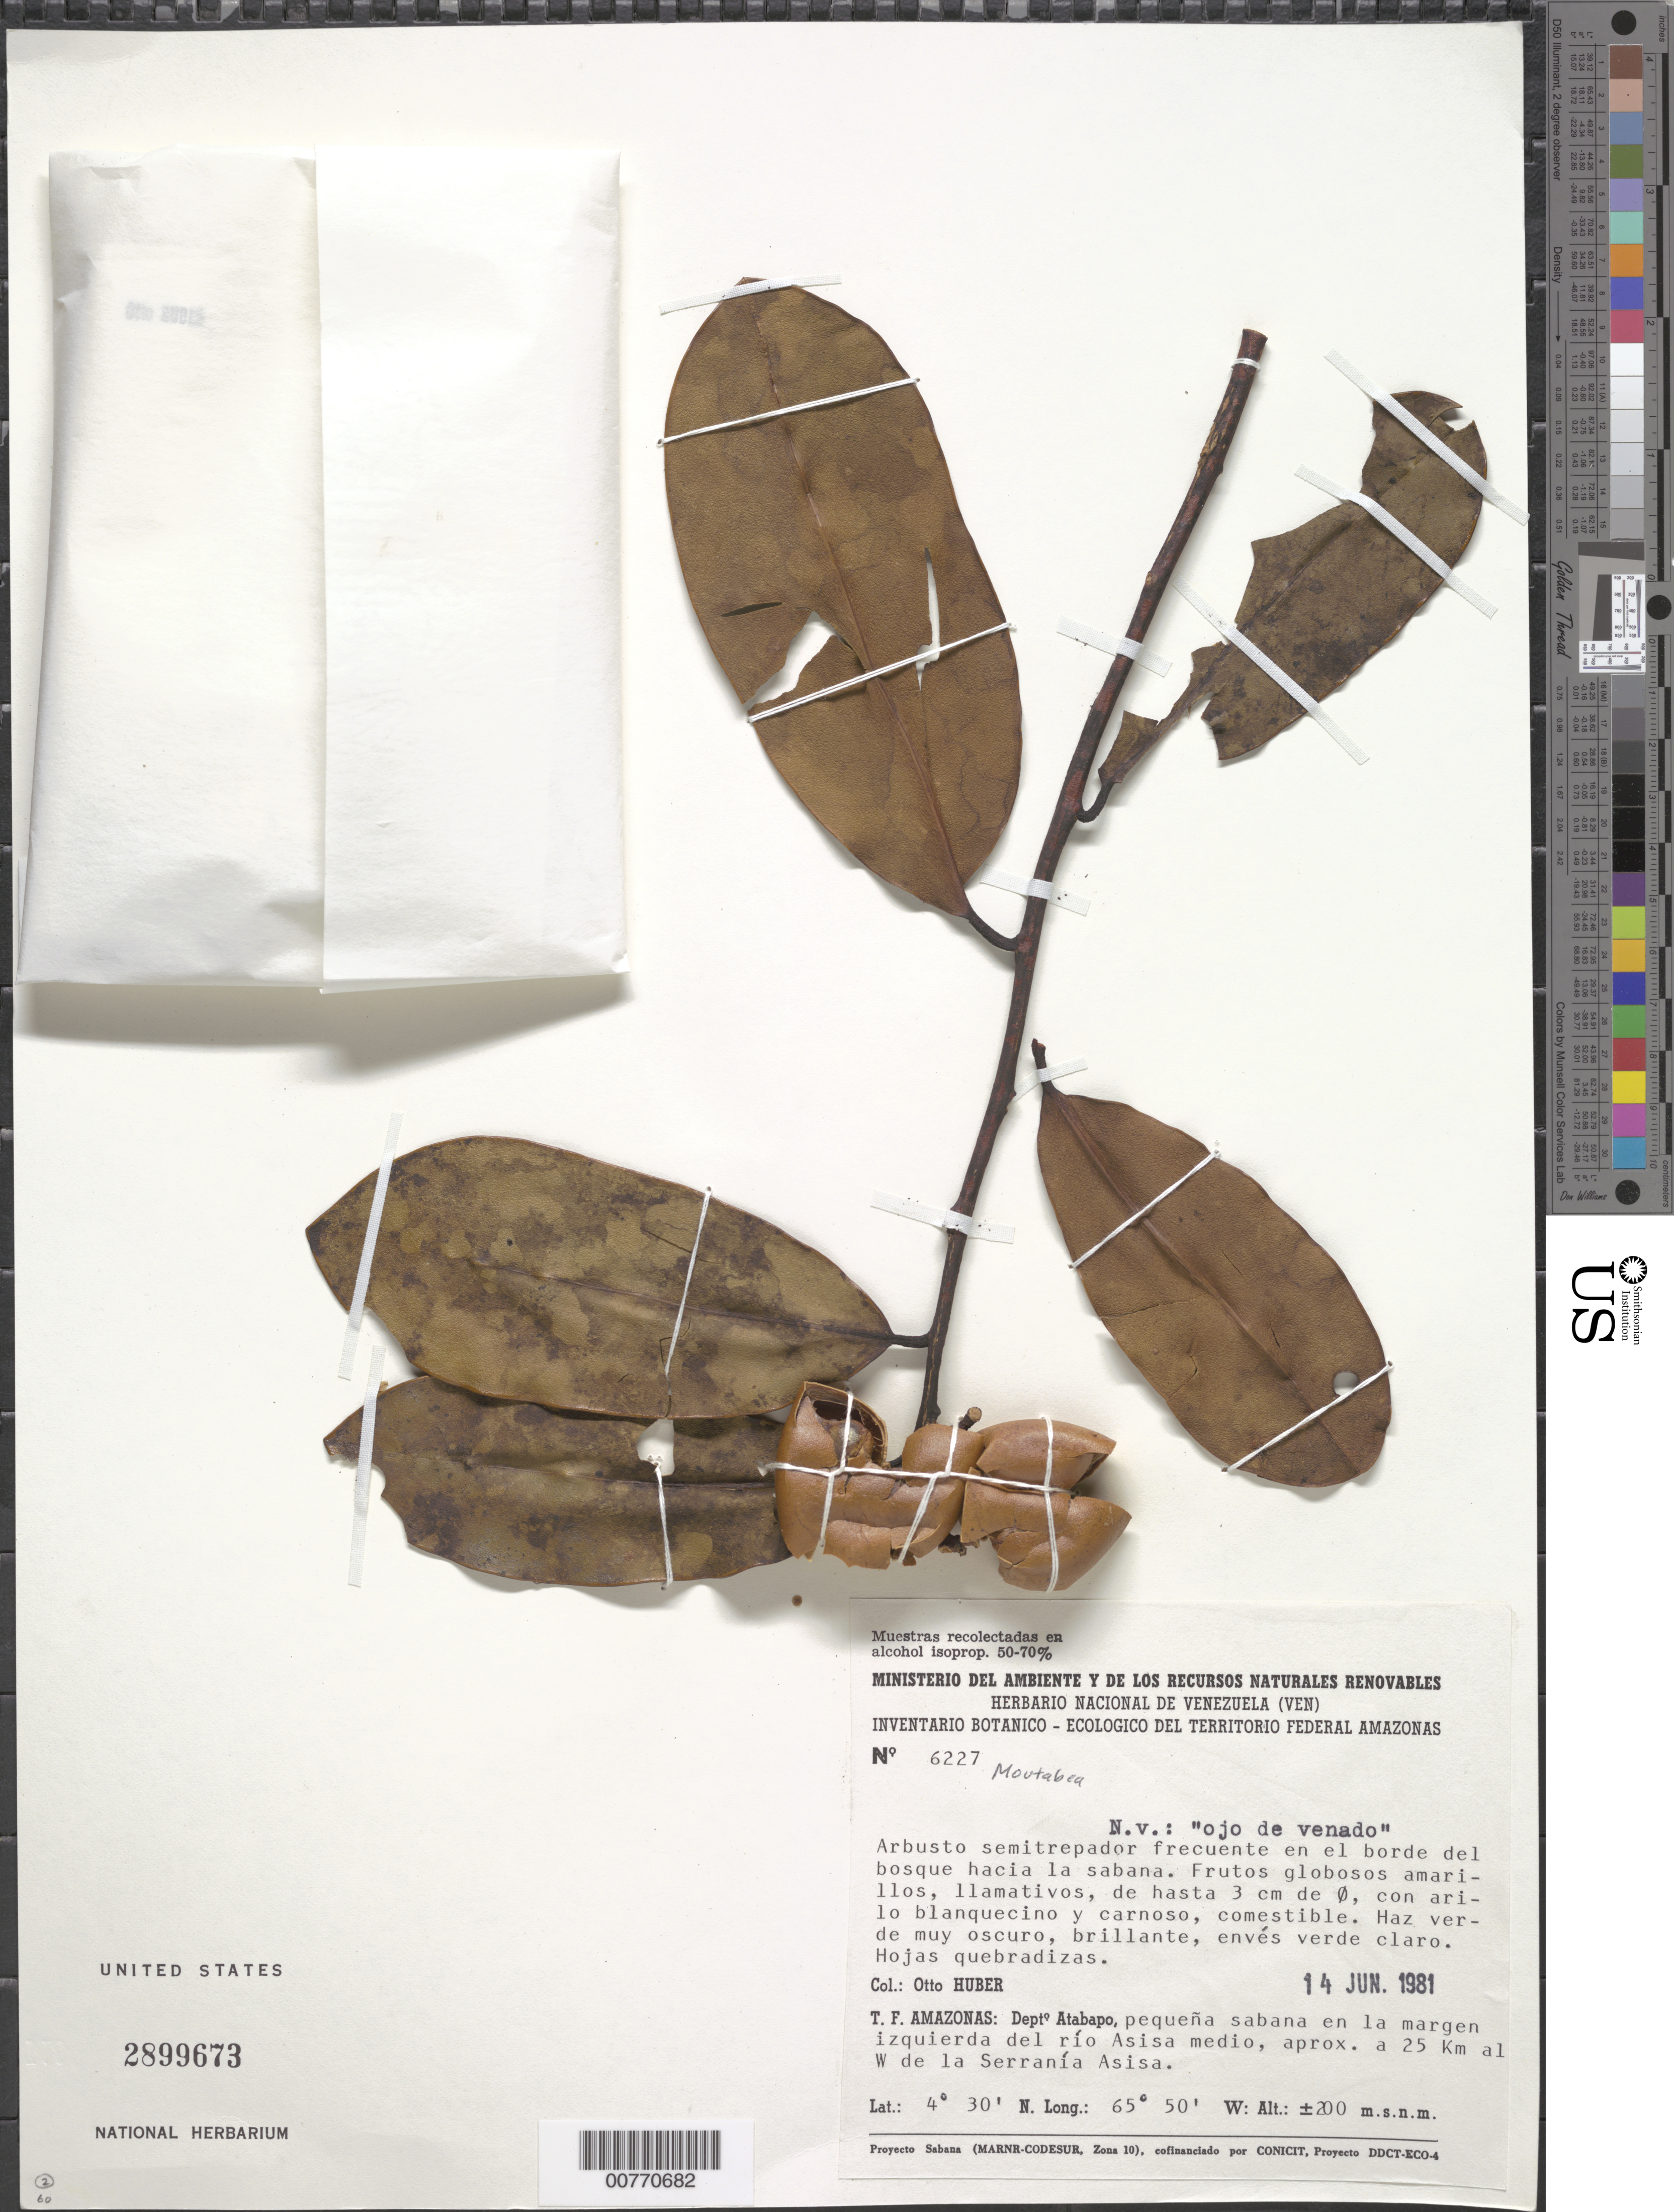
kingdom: Plantae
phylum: Tracheophyta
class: Magnoliopsida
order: Fabales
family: Polygalaceae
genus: Moutabea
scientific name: Moutabea sp.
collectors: O. Huber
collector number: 6227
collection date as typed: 14-Jun-81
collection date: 1981-06-14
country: Venezuela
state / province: Amazonas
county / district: Atabapo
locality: Río Asisa, 25 km W de la Serrania Asisa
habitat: Pequena sabana en la margen izquierda del rio; en el borde del bosque hacia la sabana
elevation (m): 200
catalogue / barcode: US 2899673